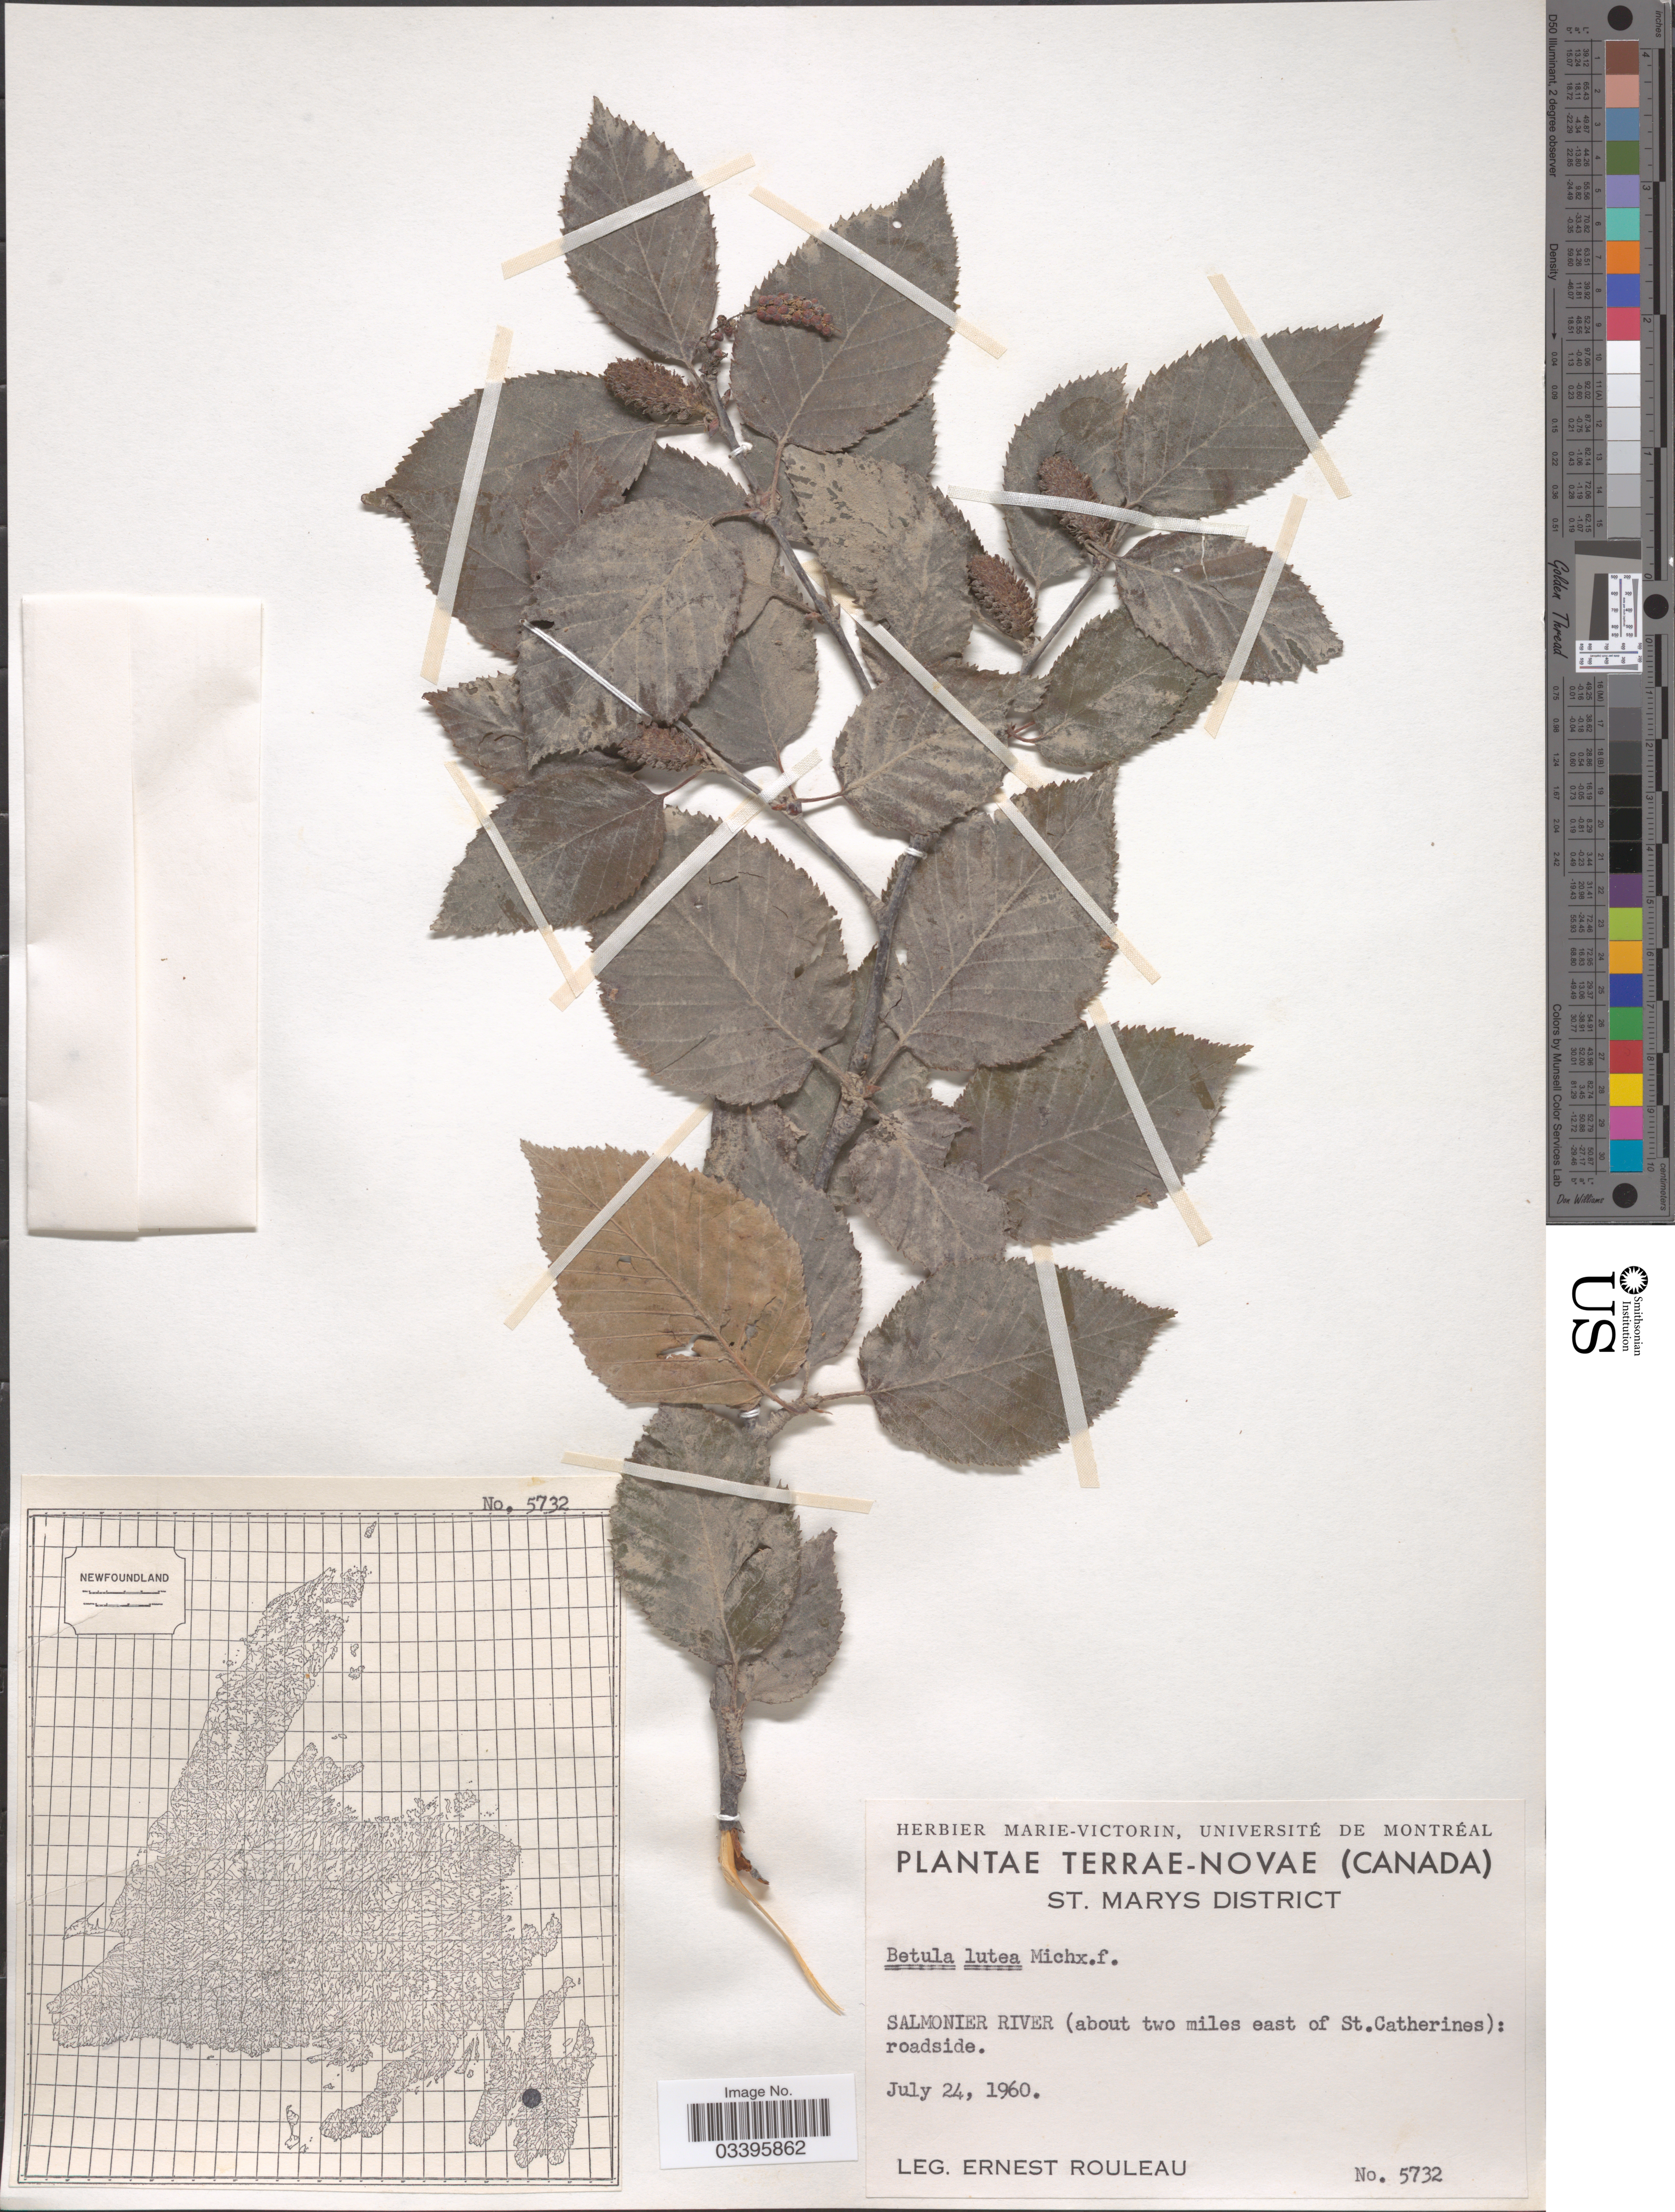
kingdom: Plantae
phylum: Tracheophyta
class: Magnoliopsida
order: Fagales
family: Betulaceae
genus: Betula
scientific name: Betula lutea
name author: F. Michx.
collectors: J. Rouleau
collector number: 5732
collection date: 1960-07-24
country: Canada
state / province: Newfoundland and Labrador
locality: Terrae-Novae. St. Marys District. Salmonier River (about two miles east of St. Catherines): roadside.